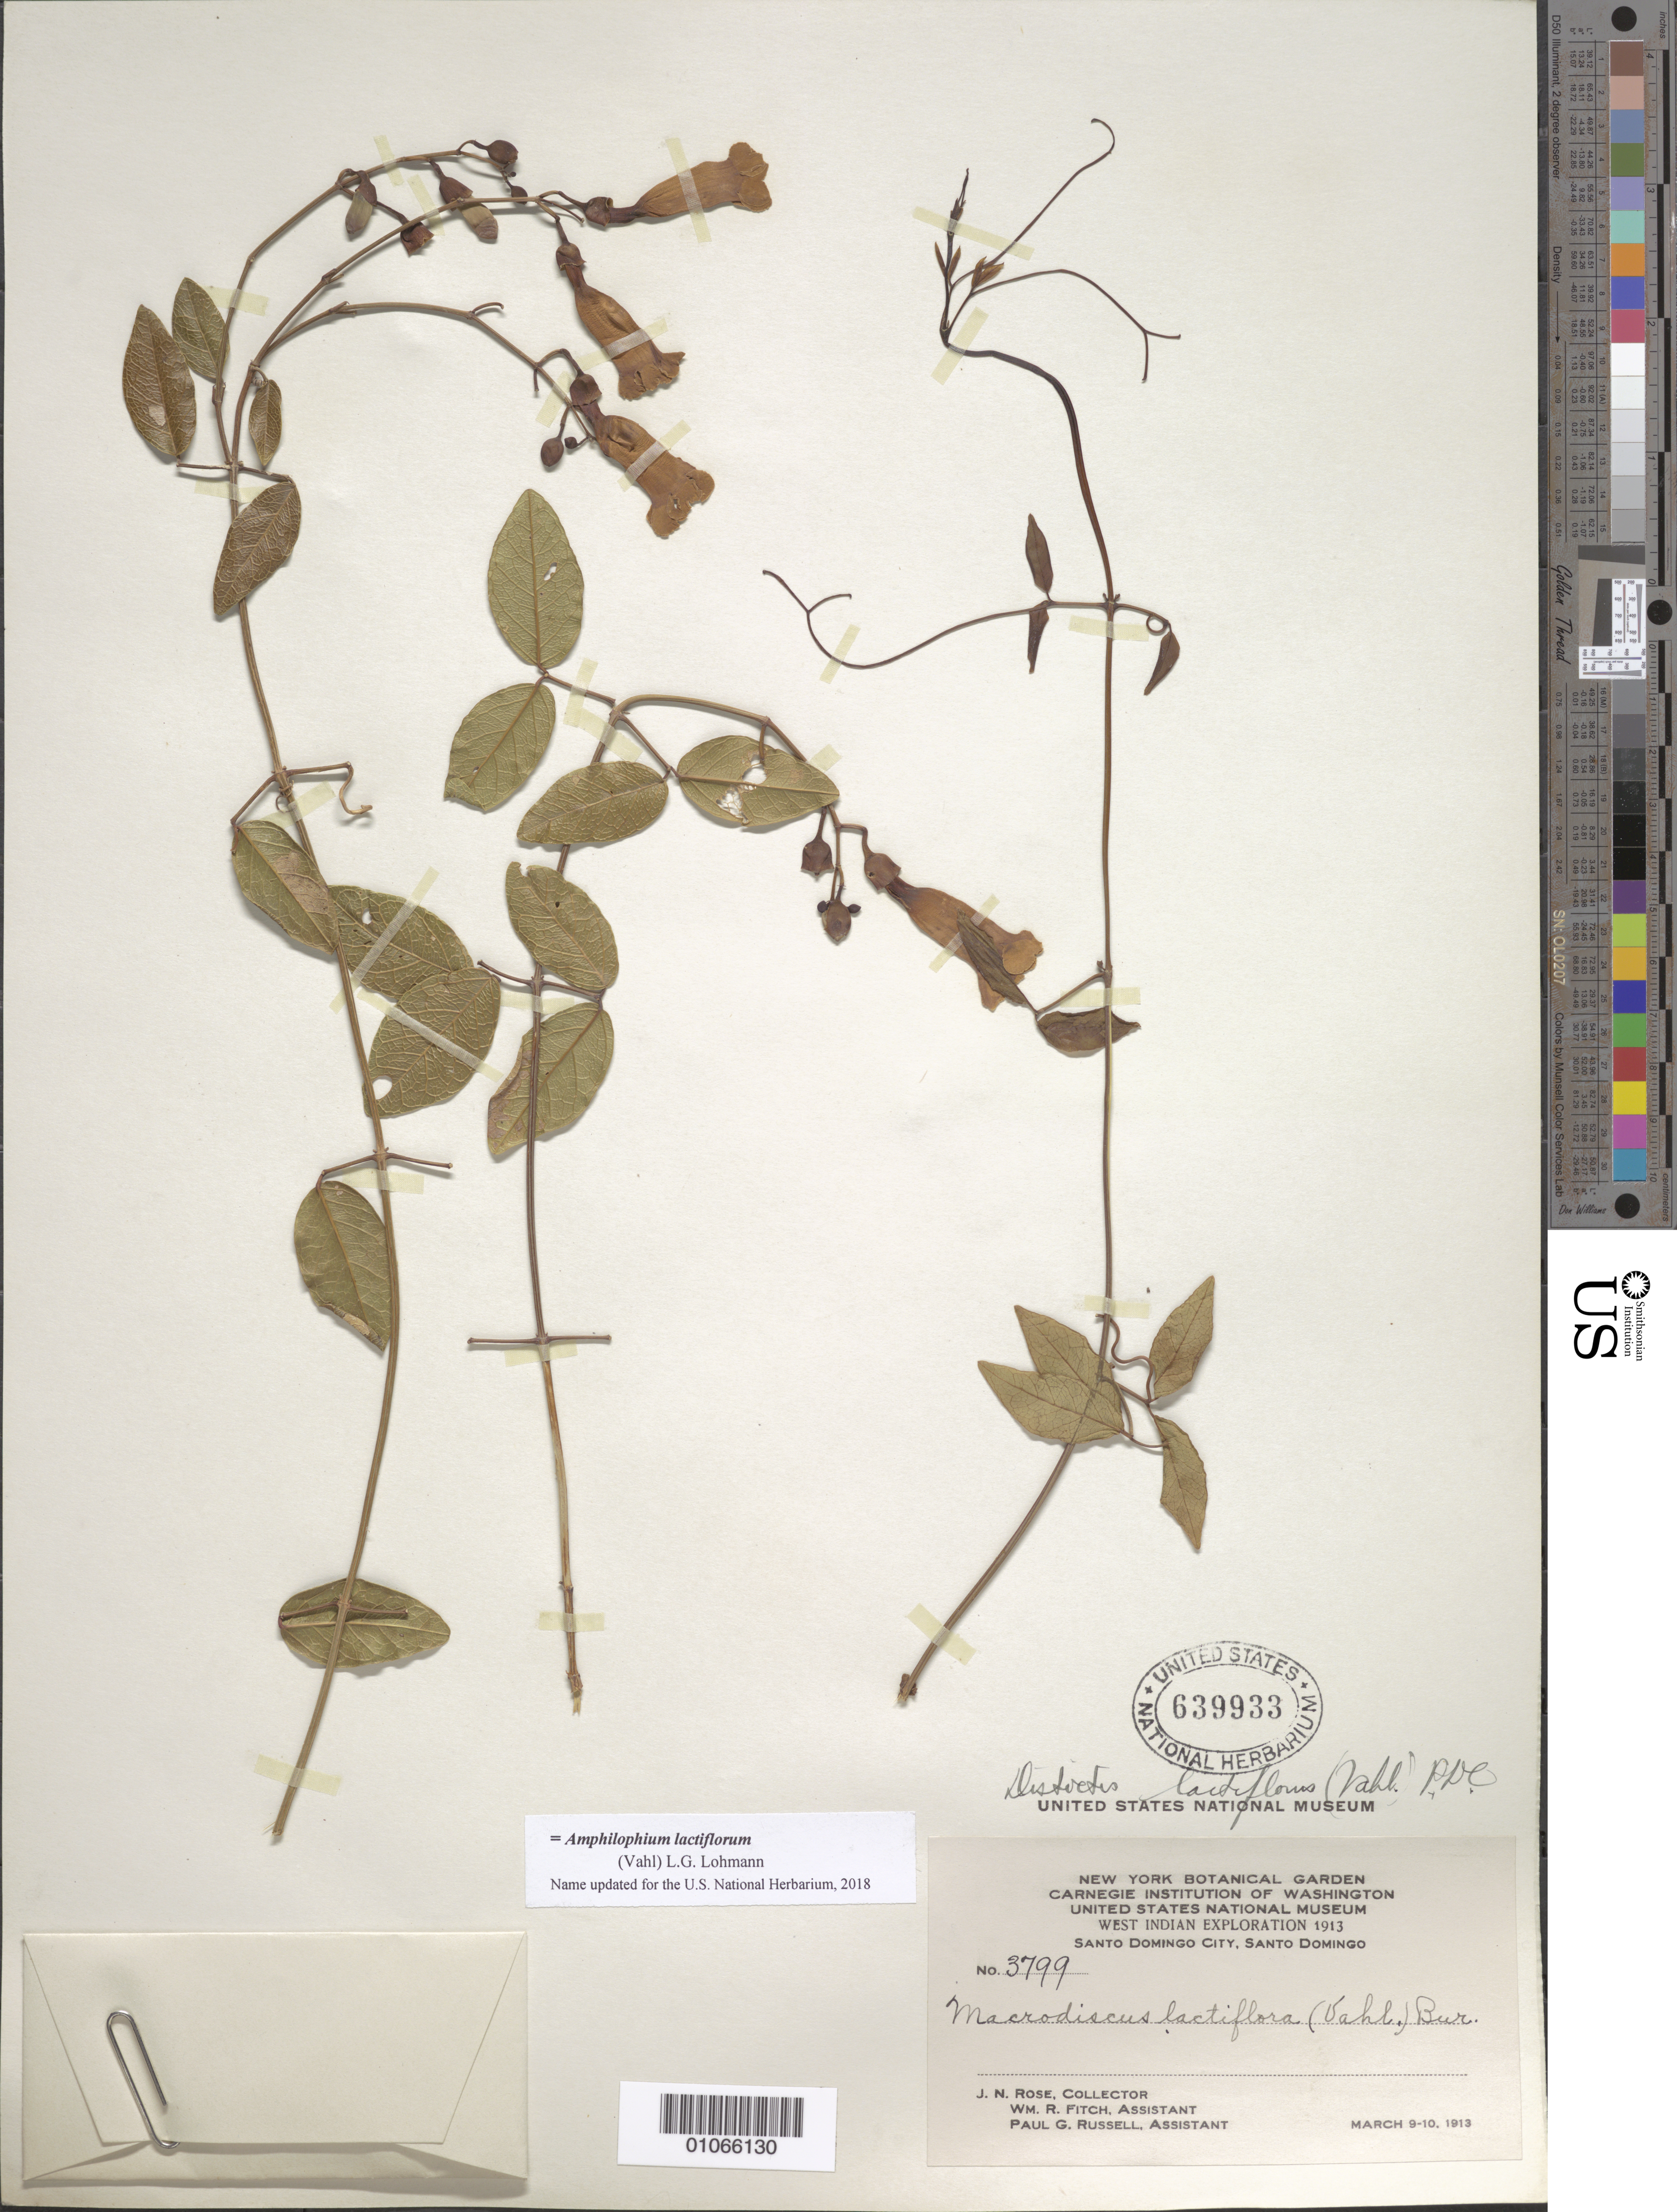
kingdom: Plantae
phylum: Tracheophyta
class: Magnoliopsida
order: Lamiales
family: Bignoniaceae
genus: Amphilophium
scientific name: Amphilophium lactiflorum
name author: (Vahl) L.G. Lohmann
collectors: J. N. Rose, W. R. Fitch & P. G. Russell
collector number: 3799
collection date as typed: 09 Mar 1913 to 10 Mar 1913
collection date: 1913-03-09/1913-03-10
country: Dominican Republic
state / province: Santo Domingo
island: Hispaniola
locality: Santo Domingo city.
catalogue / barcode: US 639933